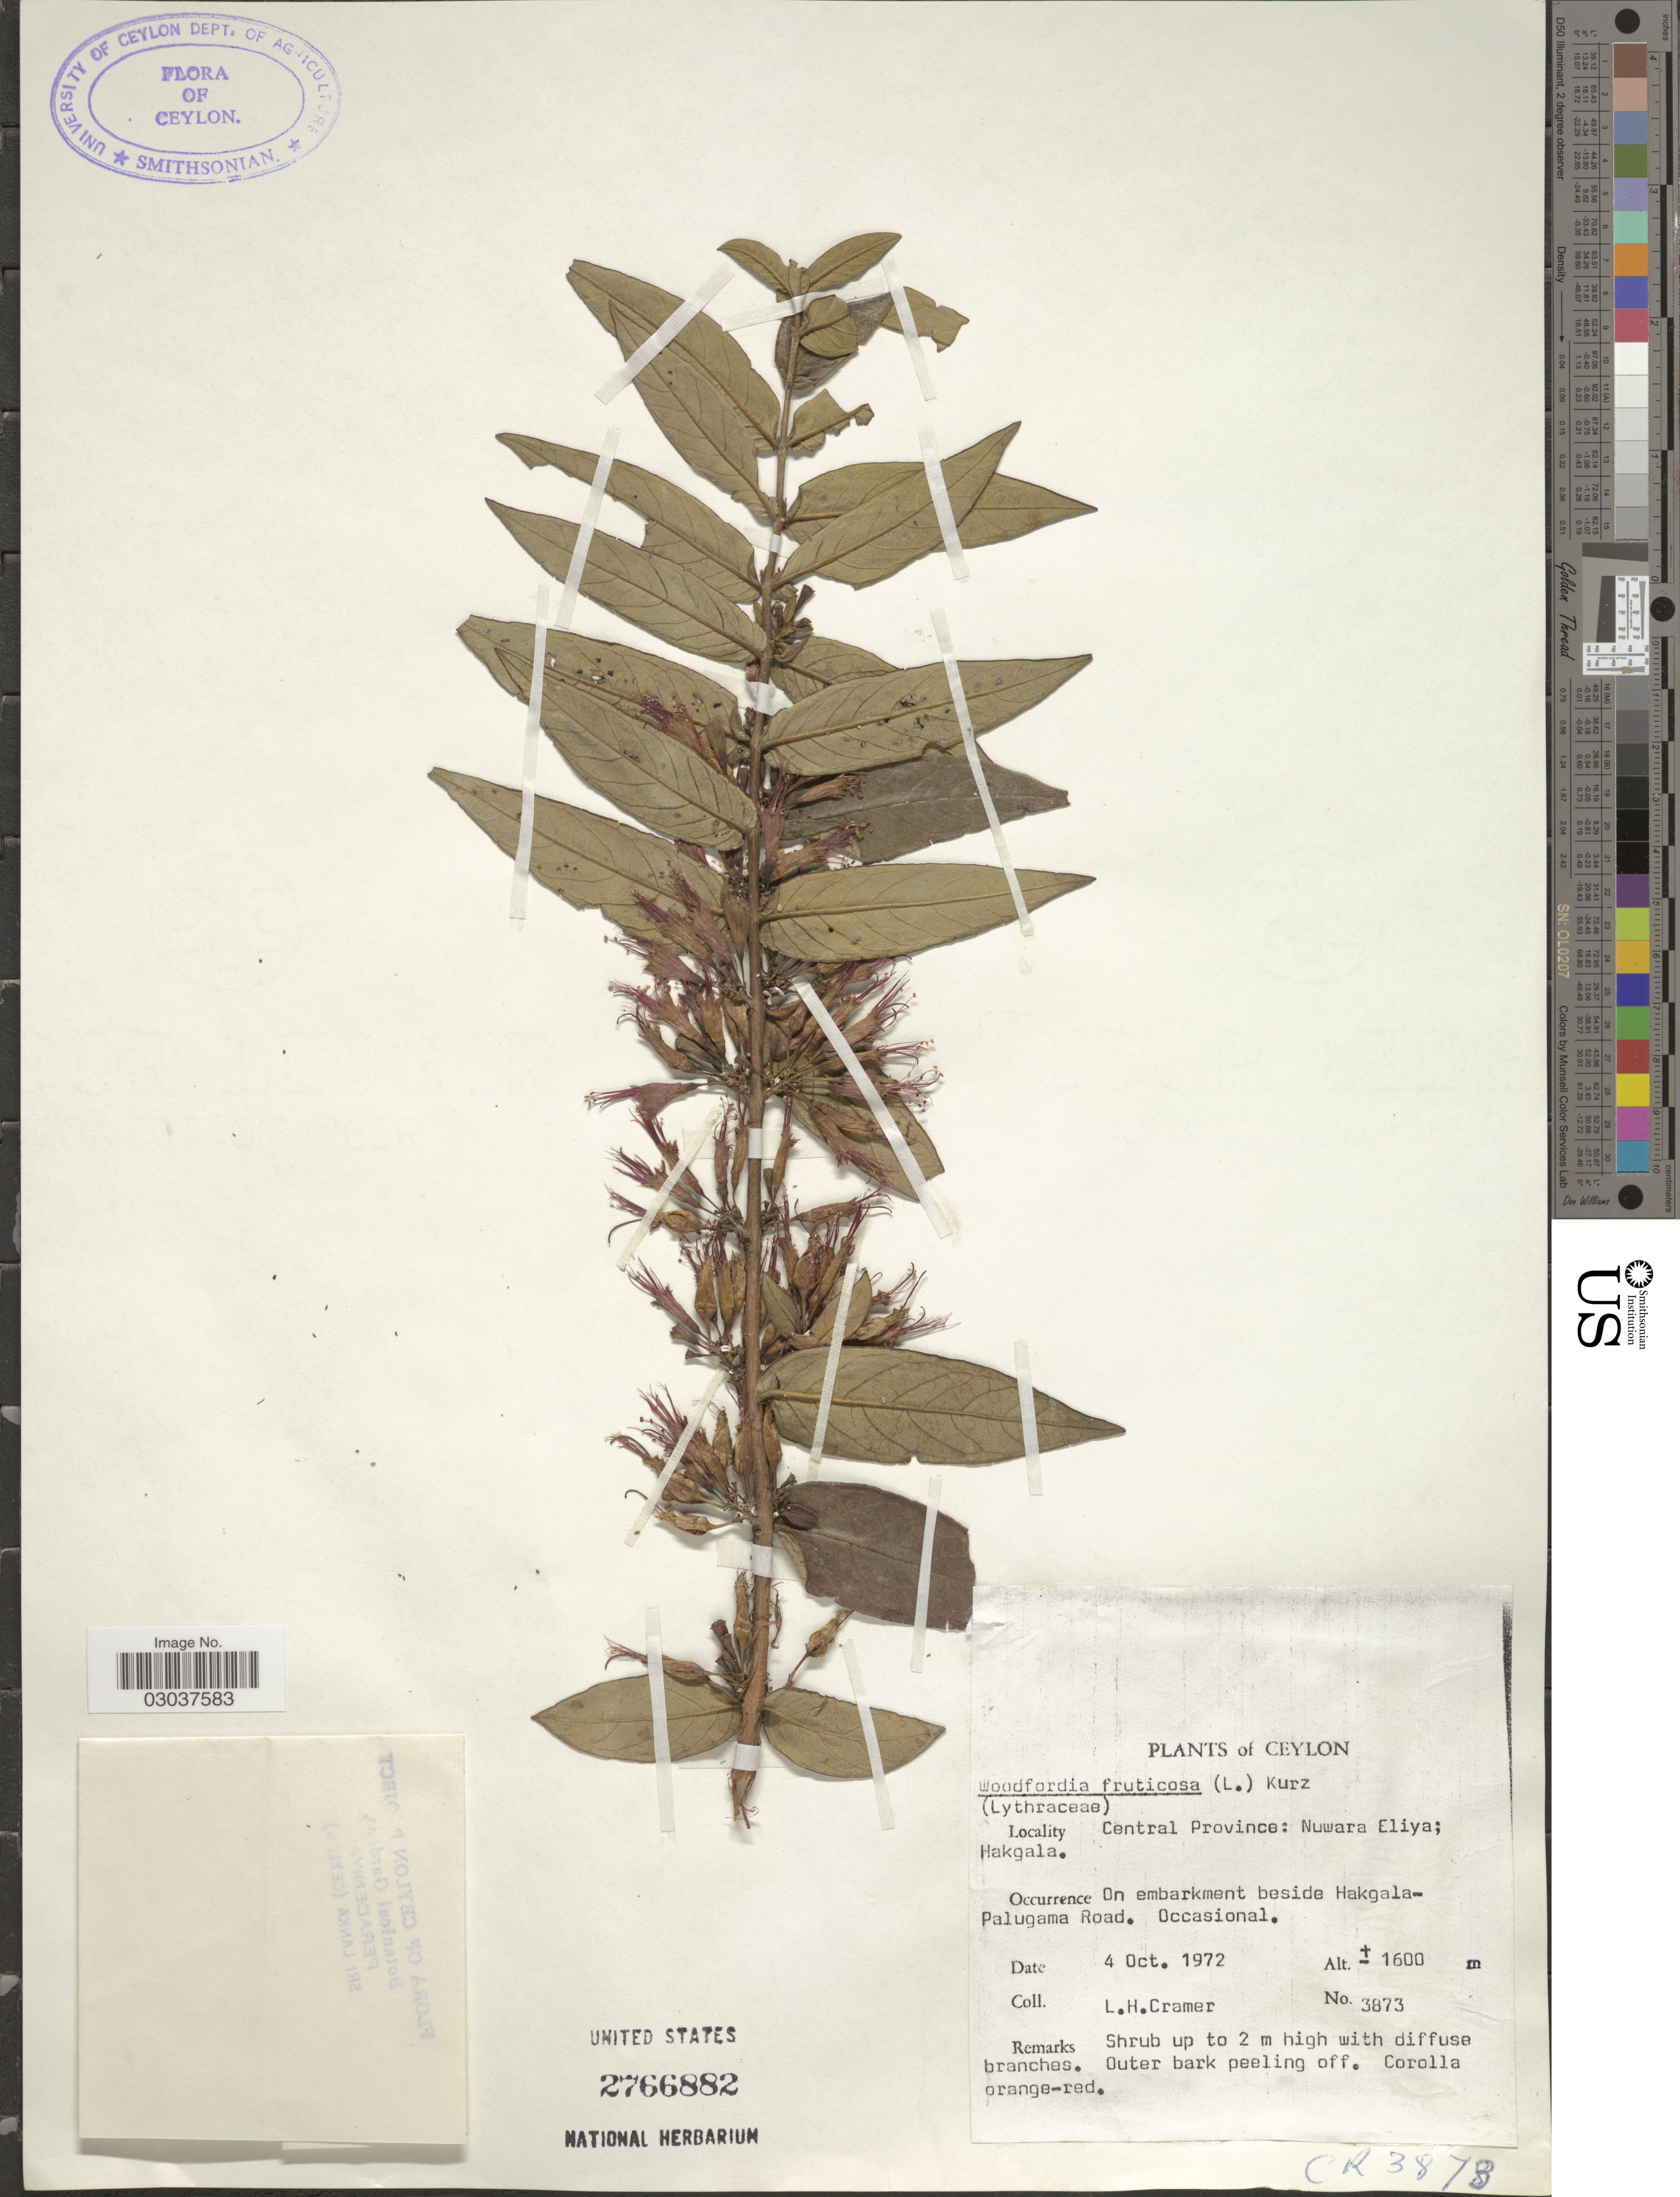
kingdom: Plantae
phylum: Tracheophyta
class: Magnoliopsida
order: Myrtales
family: Lythraceae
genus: Woodfordia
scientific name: Woodfordia fruticosa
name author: (L.) Kurz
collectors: L. H. Cramer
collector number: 3873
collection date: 1972-10-04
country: Sri Lanka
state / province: Central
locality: Ceylon. Central Province: Nuwara Eliya; Hakgala. On embarkment beside Hakgala-Palugama Road.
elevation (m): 1600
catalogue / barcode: US 2766882